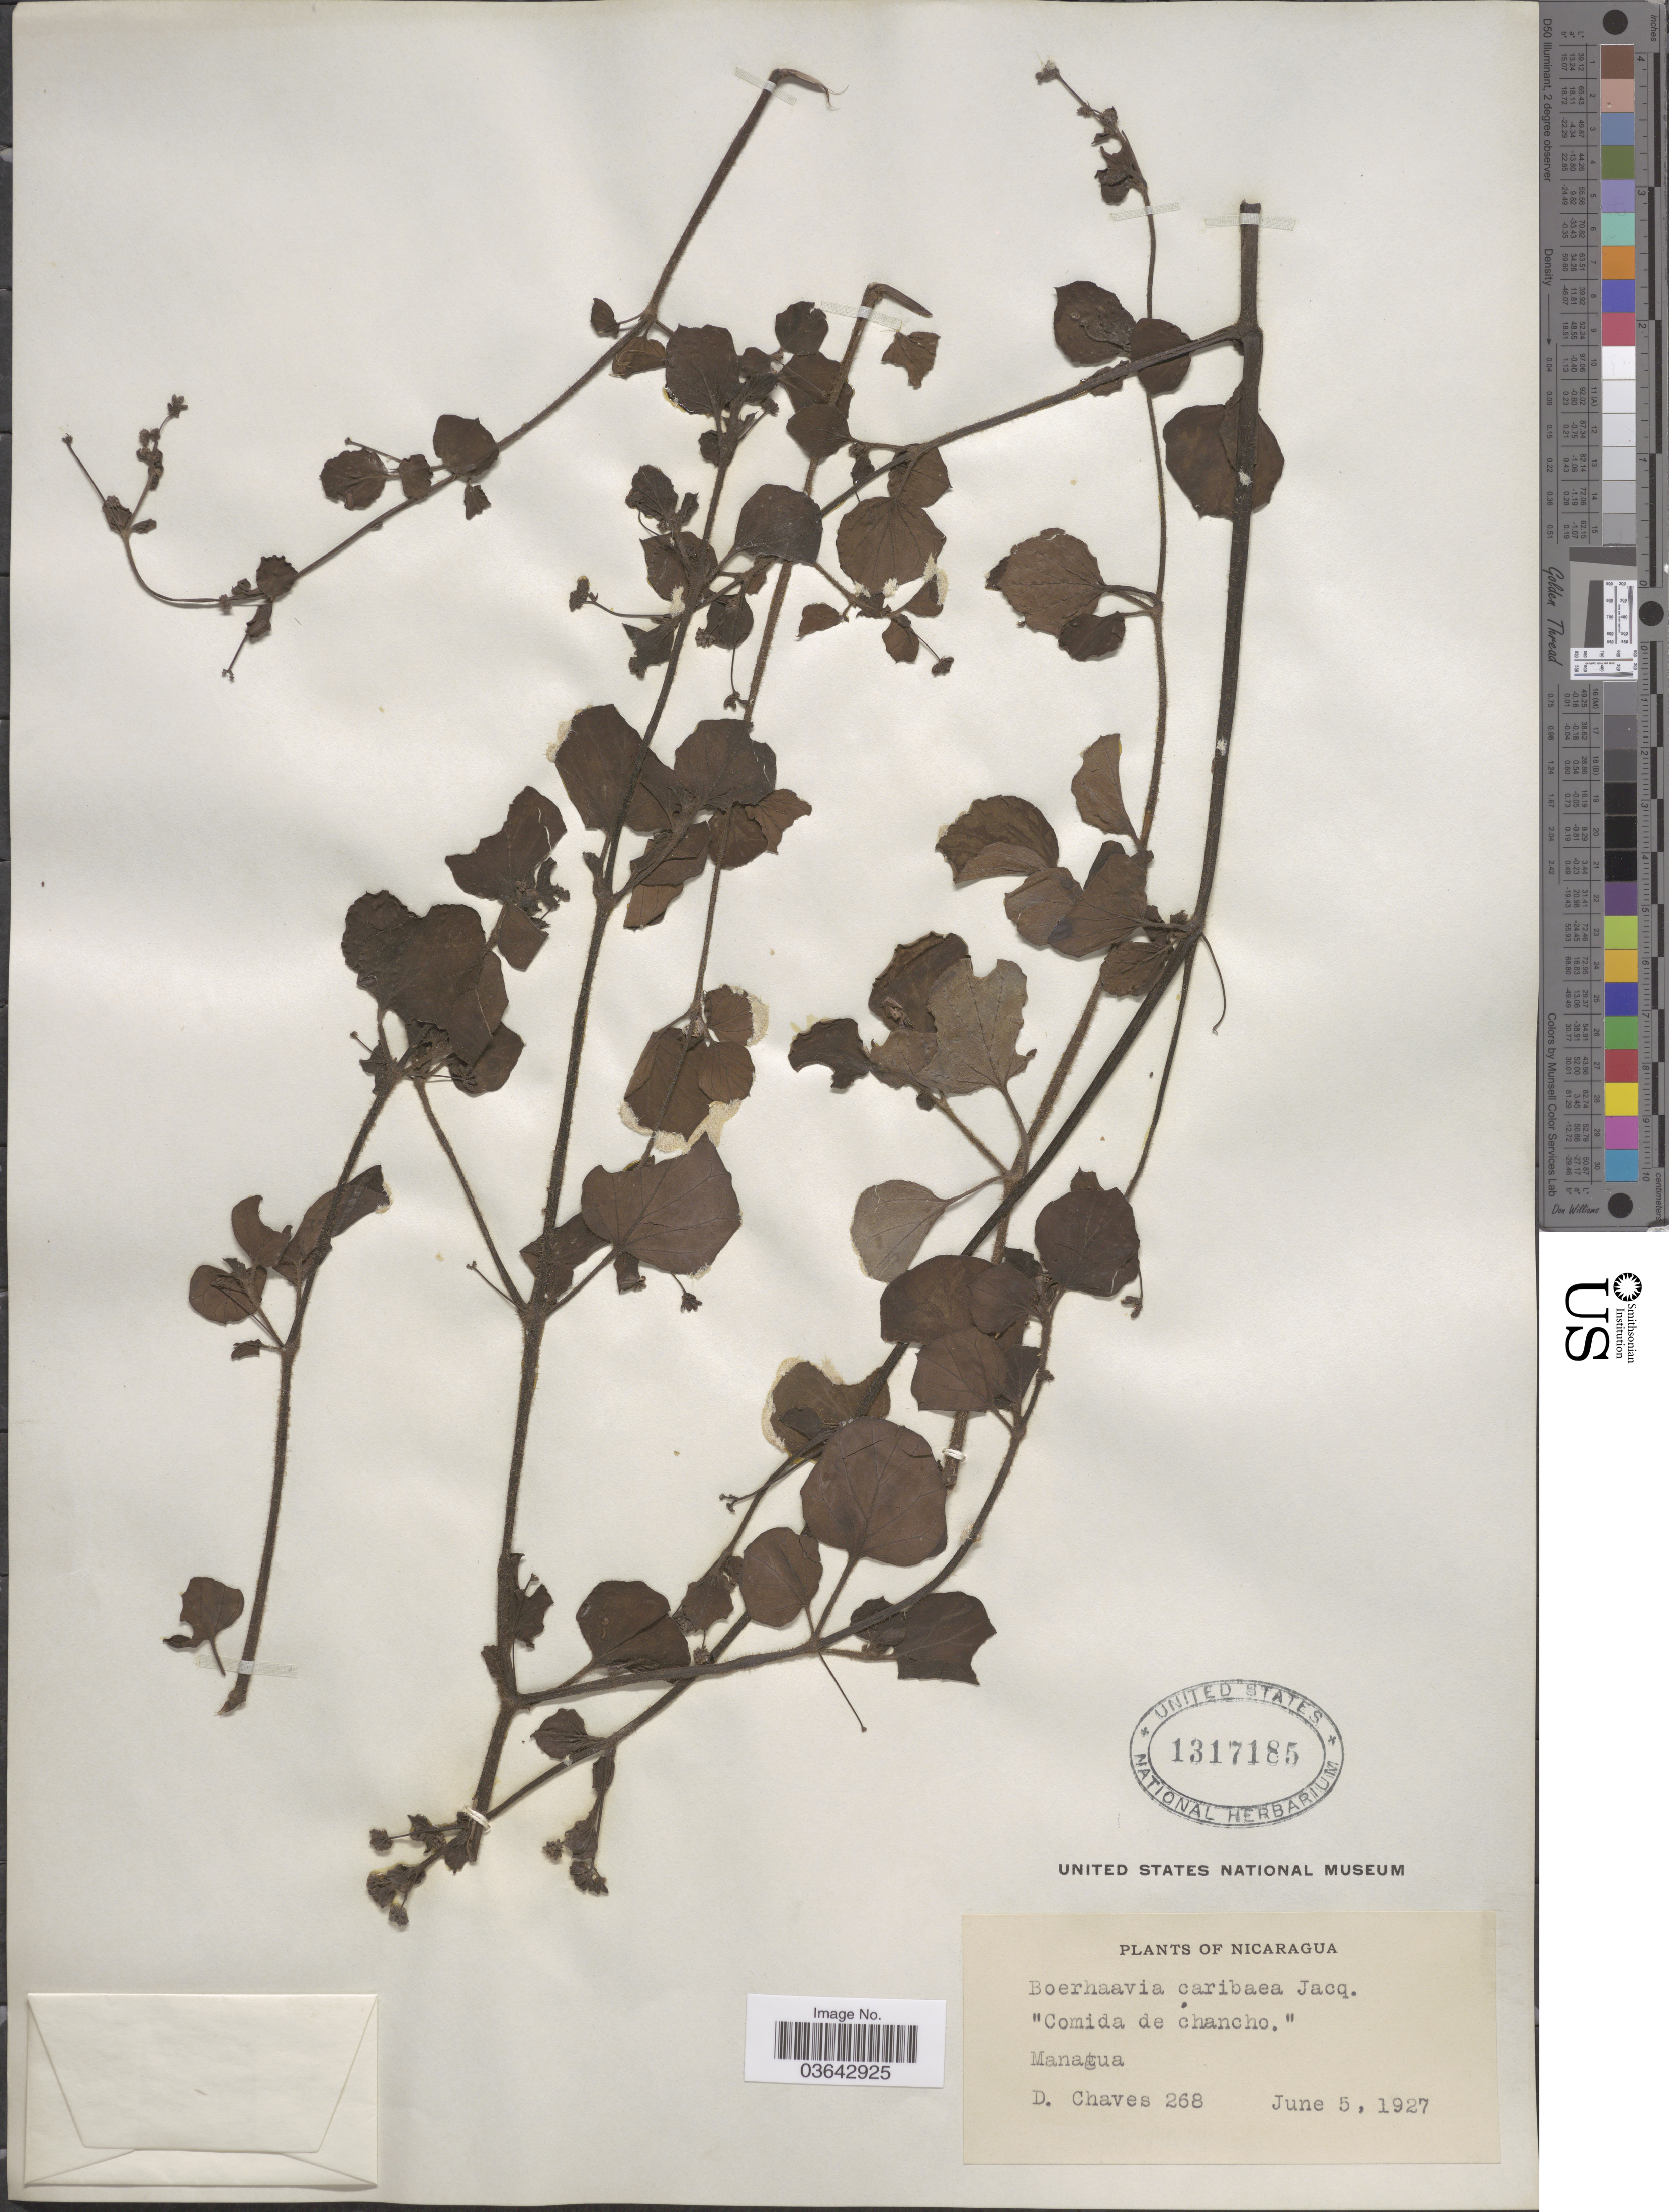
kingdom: Plantae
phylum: Tracheophyta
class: Magnoliopsida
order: Caryophyllales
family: Nyctaginaceae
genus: Boerhavia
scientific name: Boerhavia caribaea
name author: Jacq.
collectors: D. Chaves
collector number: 268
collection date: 1927-06-05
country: Nicaragua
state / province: Managua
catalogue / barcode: US 1317185